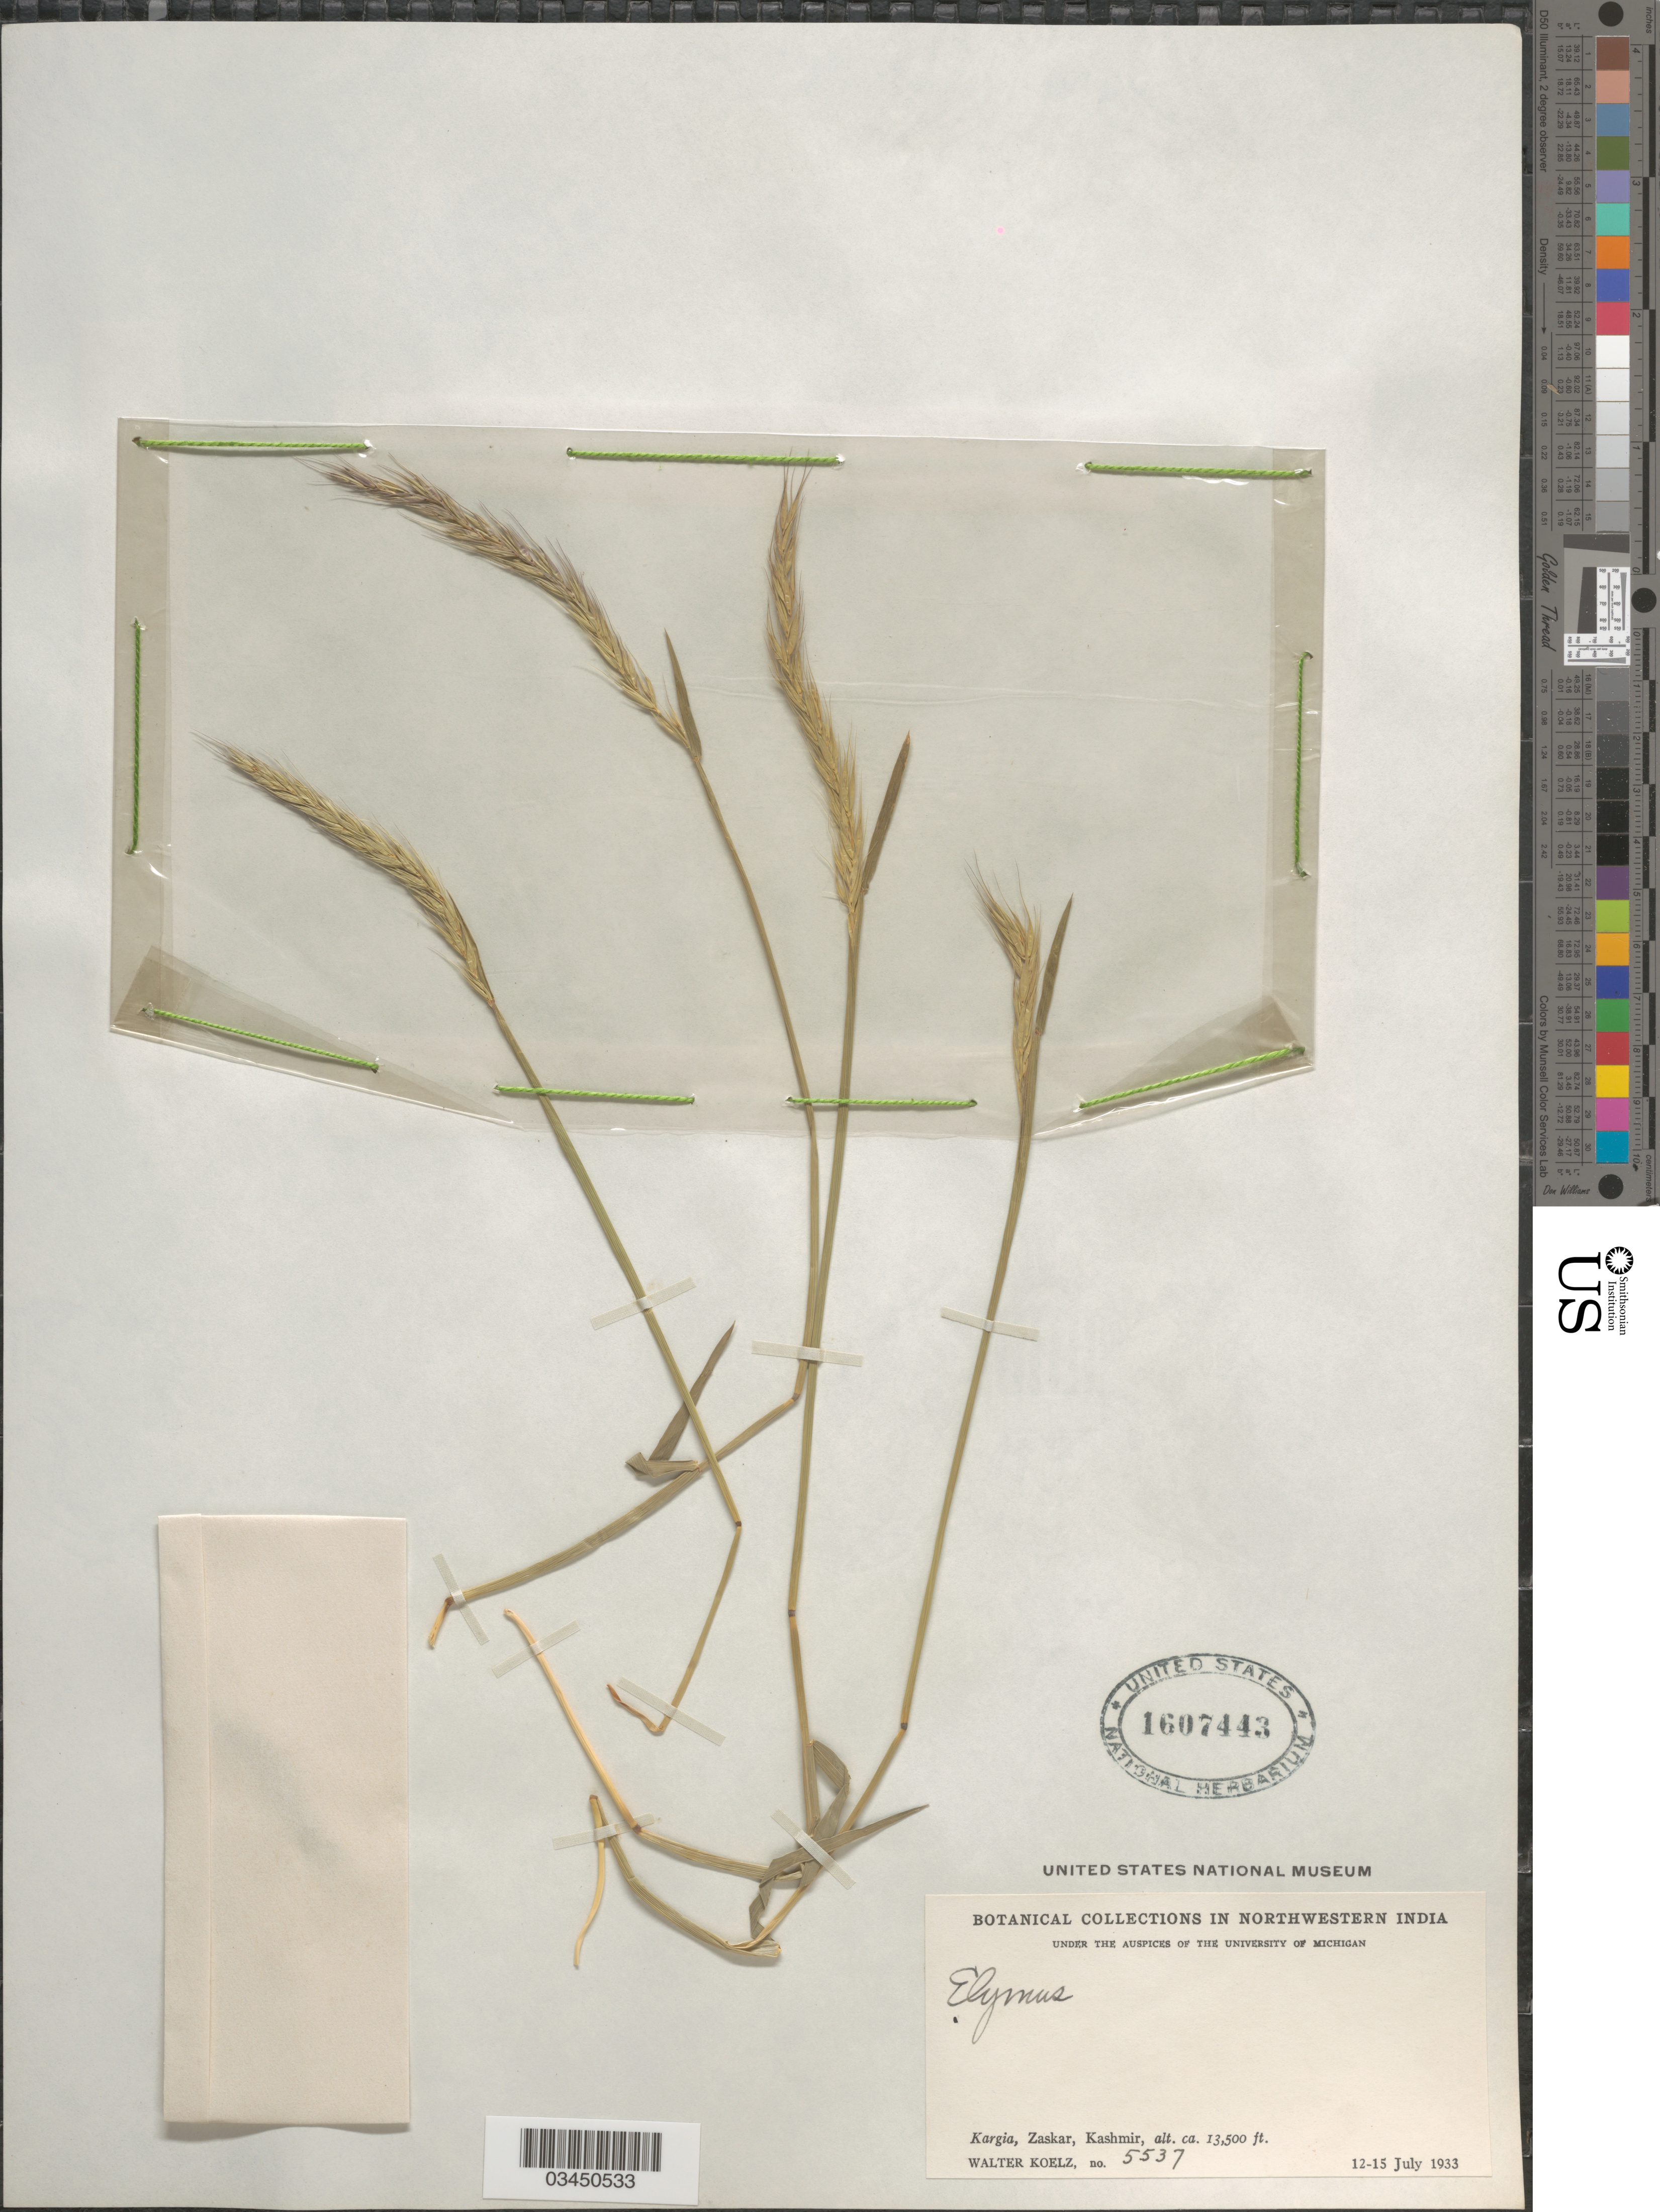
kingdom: Plantae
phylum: Tracheophyta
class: Liliopsida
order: Poales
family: Poaceae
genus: Elymus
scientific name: Elymus nutans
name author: Griseb.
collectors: W. N. Koelz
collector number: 5537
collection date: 1933-07-12/1933-07-15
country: India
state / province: Jammu and Kashmir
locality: Northwestern India. Kargia, Zaskar, Kashmir.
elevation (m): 4115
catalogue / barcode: US 1607443